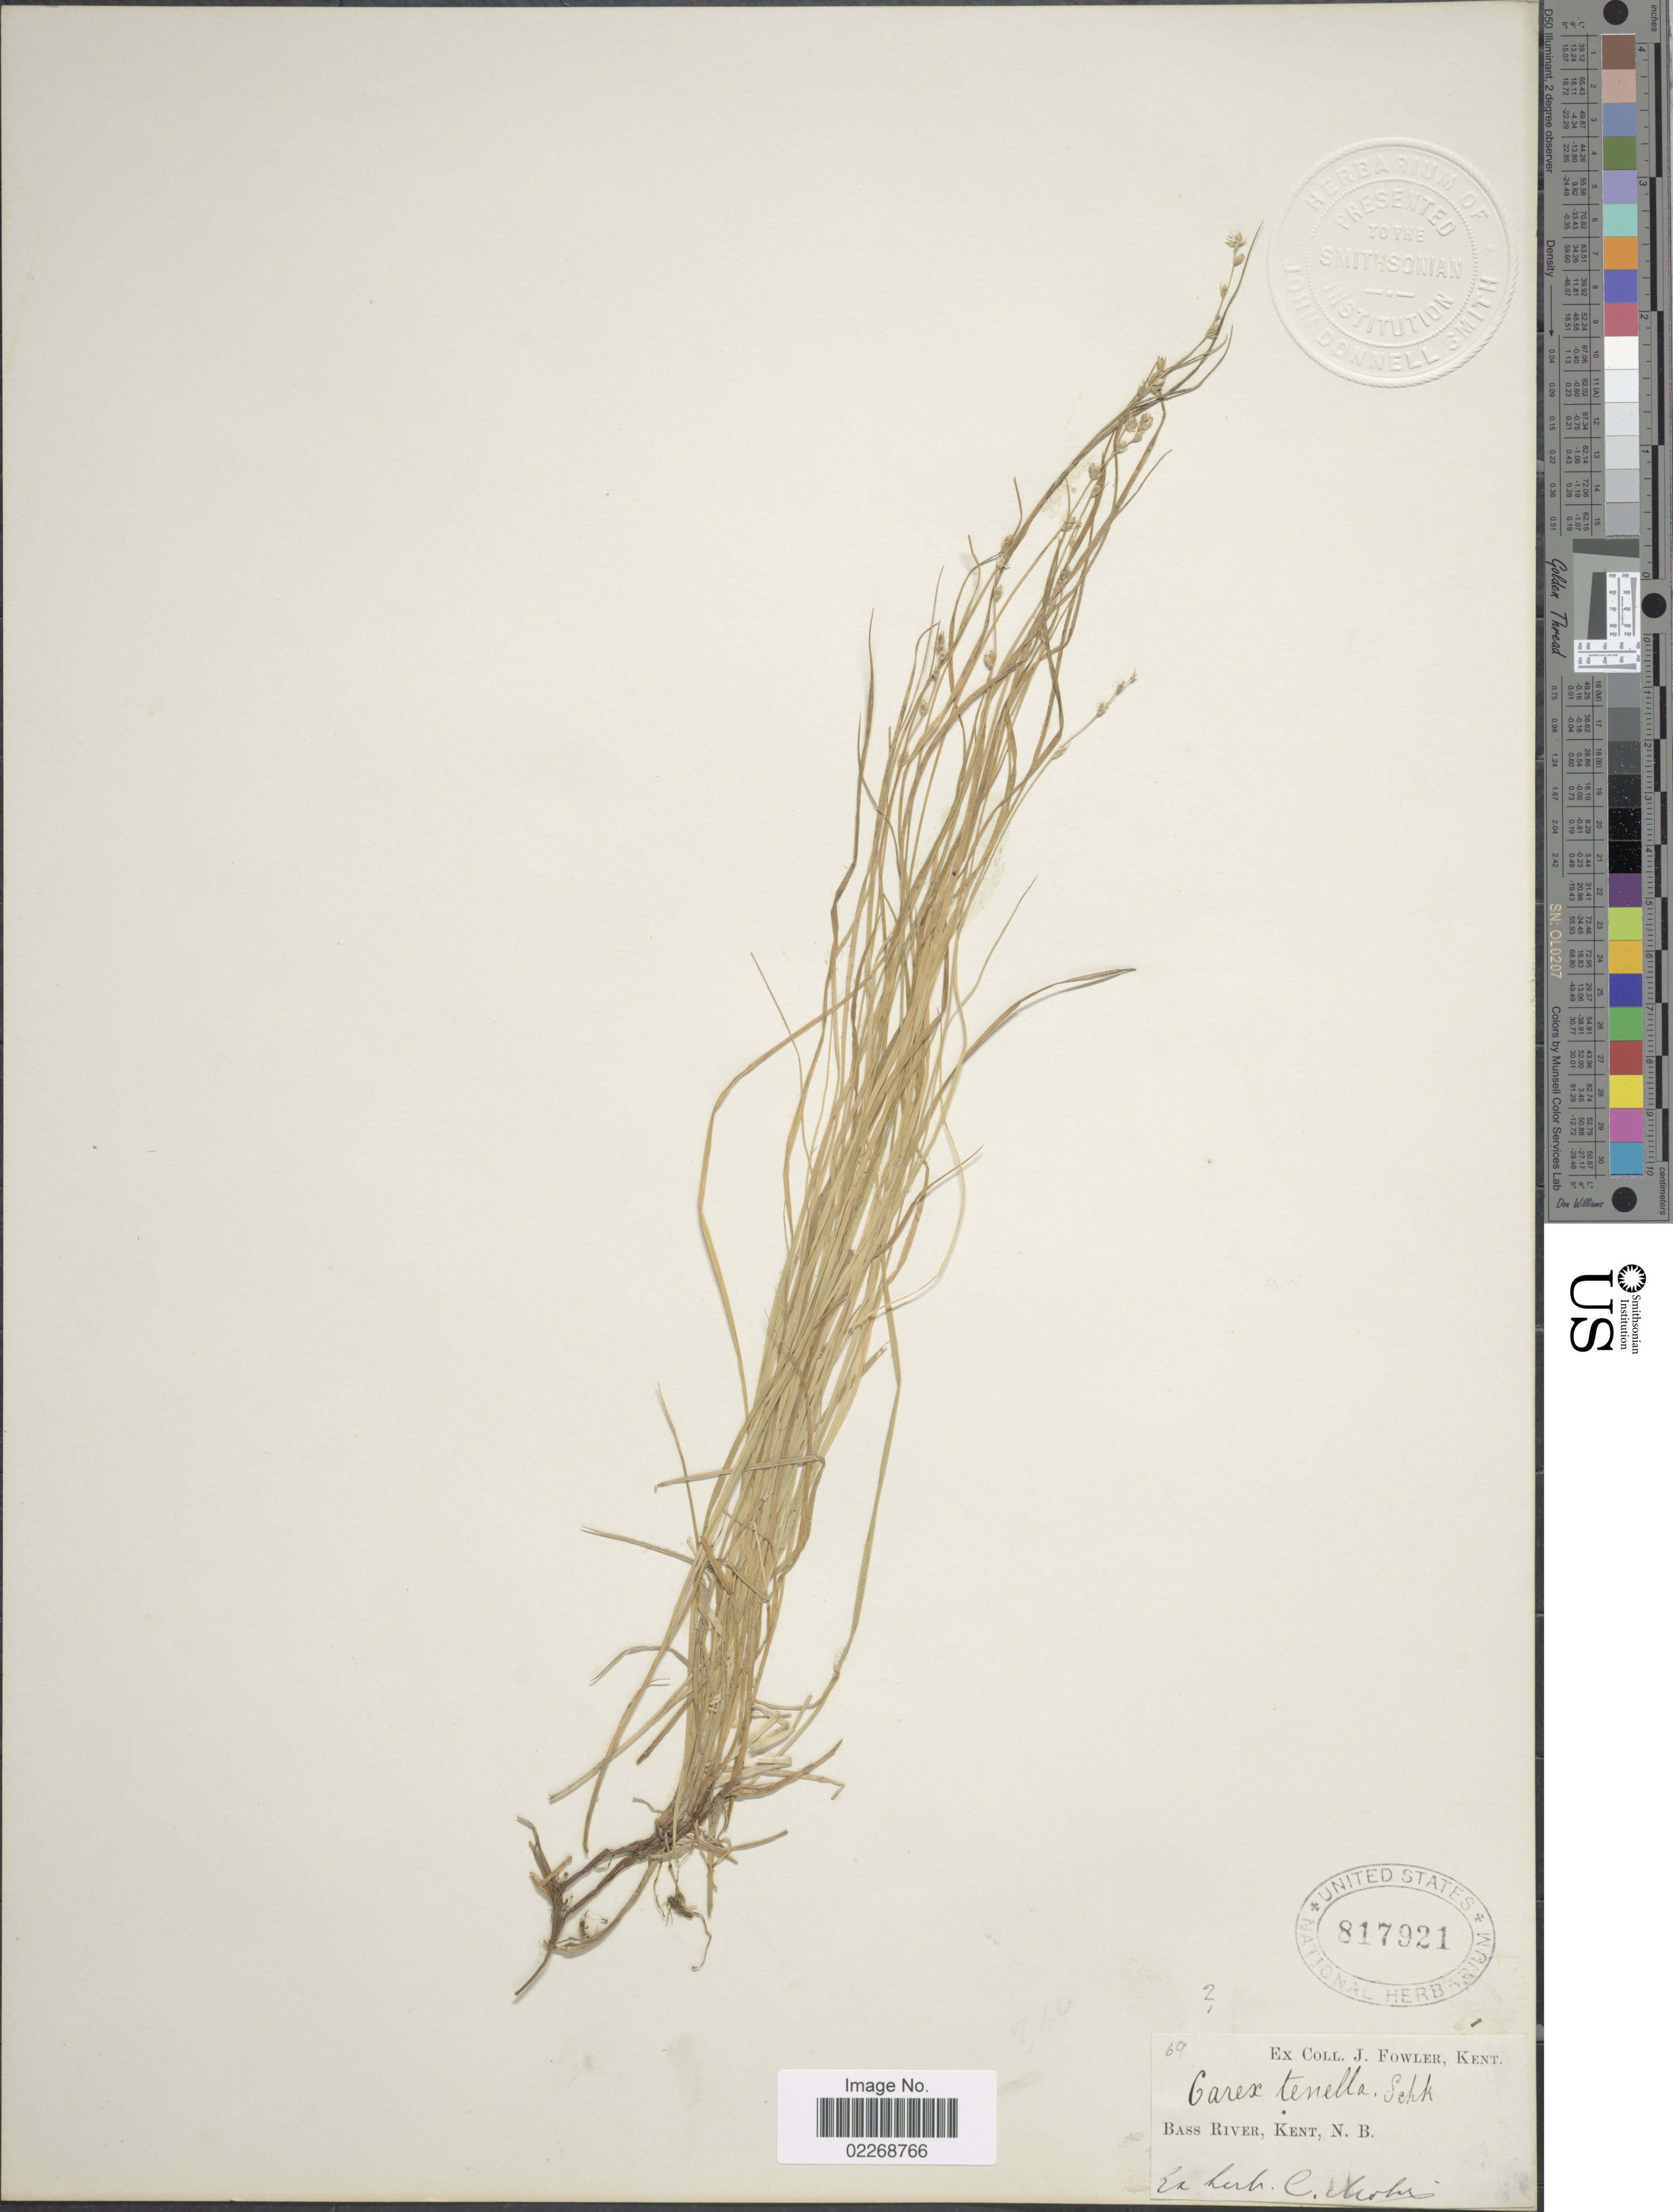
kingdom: Plantae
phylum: Tracheophyta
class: Liliopsida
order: Poales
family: Cyperaceae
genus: Carex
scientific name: Carex disperma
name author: Dewey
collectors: J. P. Fowler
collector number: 69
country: Canada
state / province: New Brunswick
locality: Bass River, Kent, N.B.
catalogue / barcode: US 817921